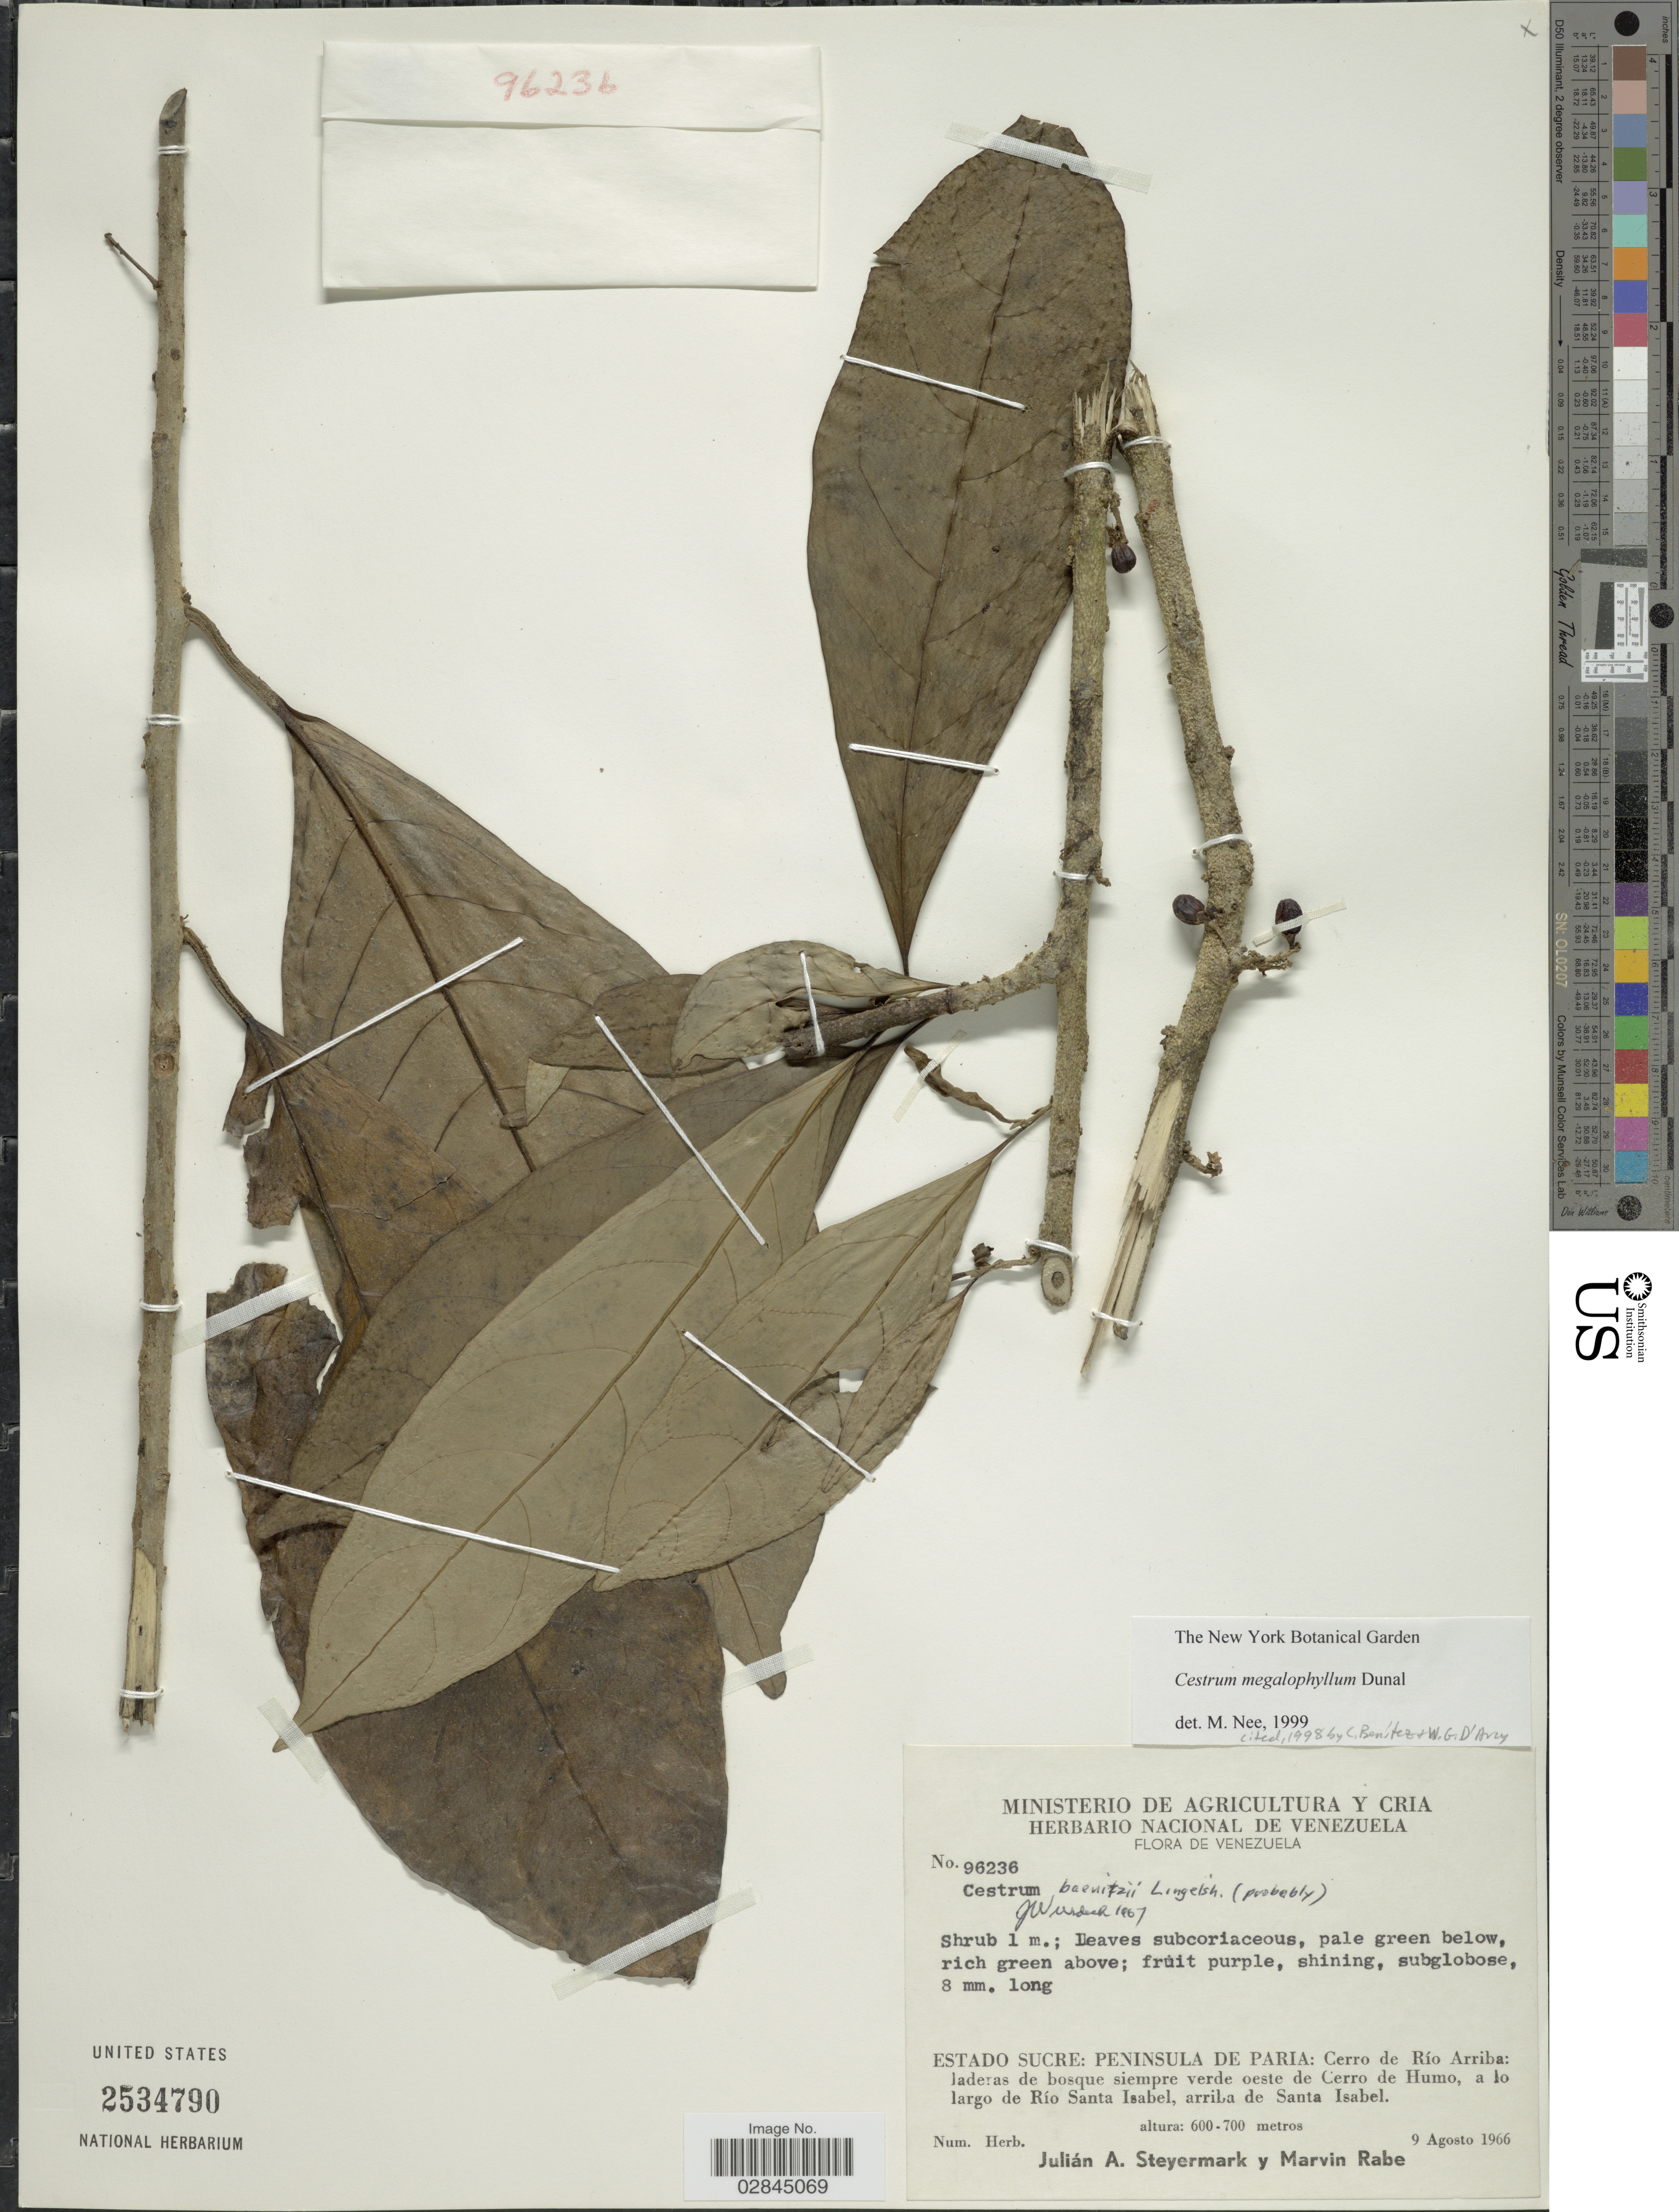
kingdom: Plantae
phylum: Tracheophyta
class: Magnoliopsida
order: Solanales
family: Solanaceae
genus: Cestrum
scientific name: Cestrum schlechtendahlii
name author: G. Don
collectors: J. Steyermark & M. Rabe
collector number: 96236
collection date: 1966-08-09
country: Venezuela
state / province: Sucre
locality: Peninsula de Paria: Cerro de Río Arriba: laderas de bosque siempre verde oeste de Cerro de Humo, a lo largo de Río Santa Isabel, arriba de Santa Isabel.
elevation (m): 600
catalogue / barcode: US 2534790